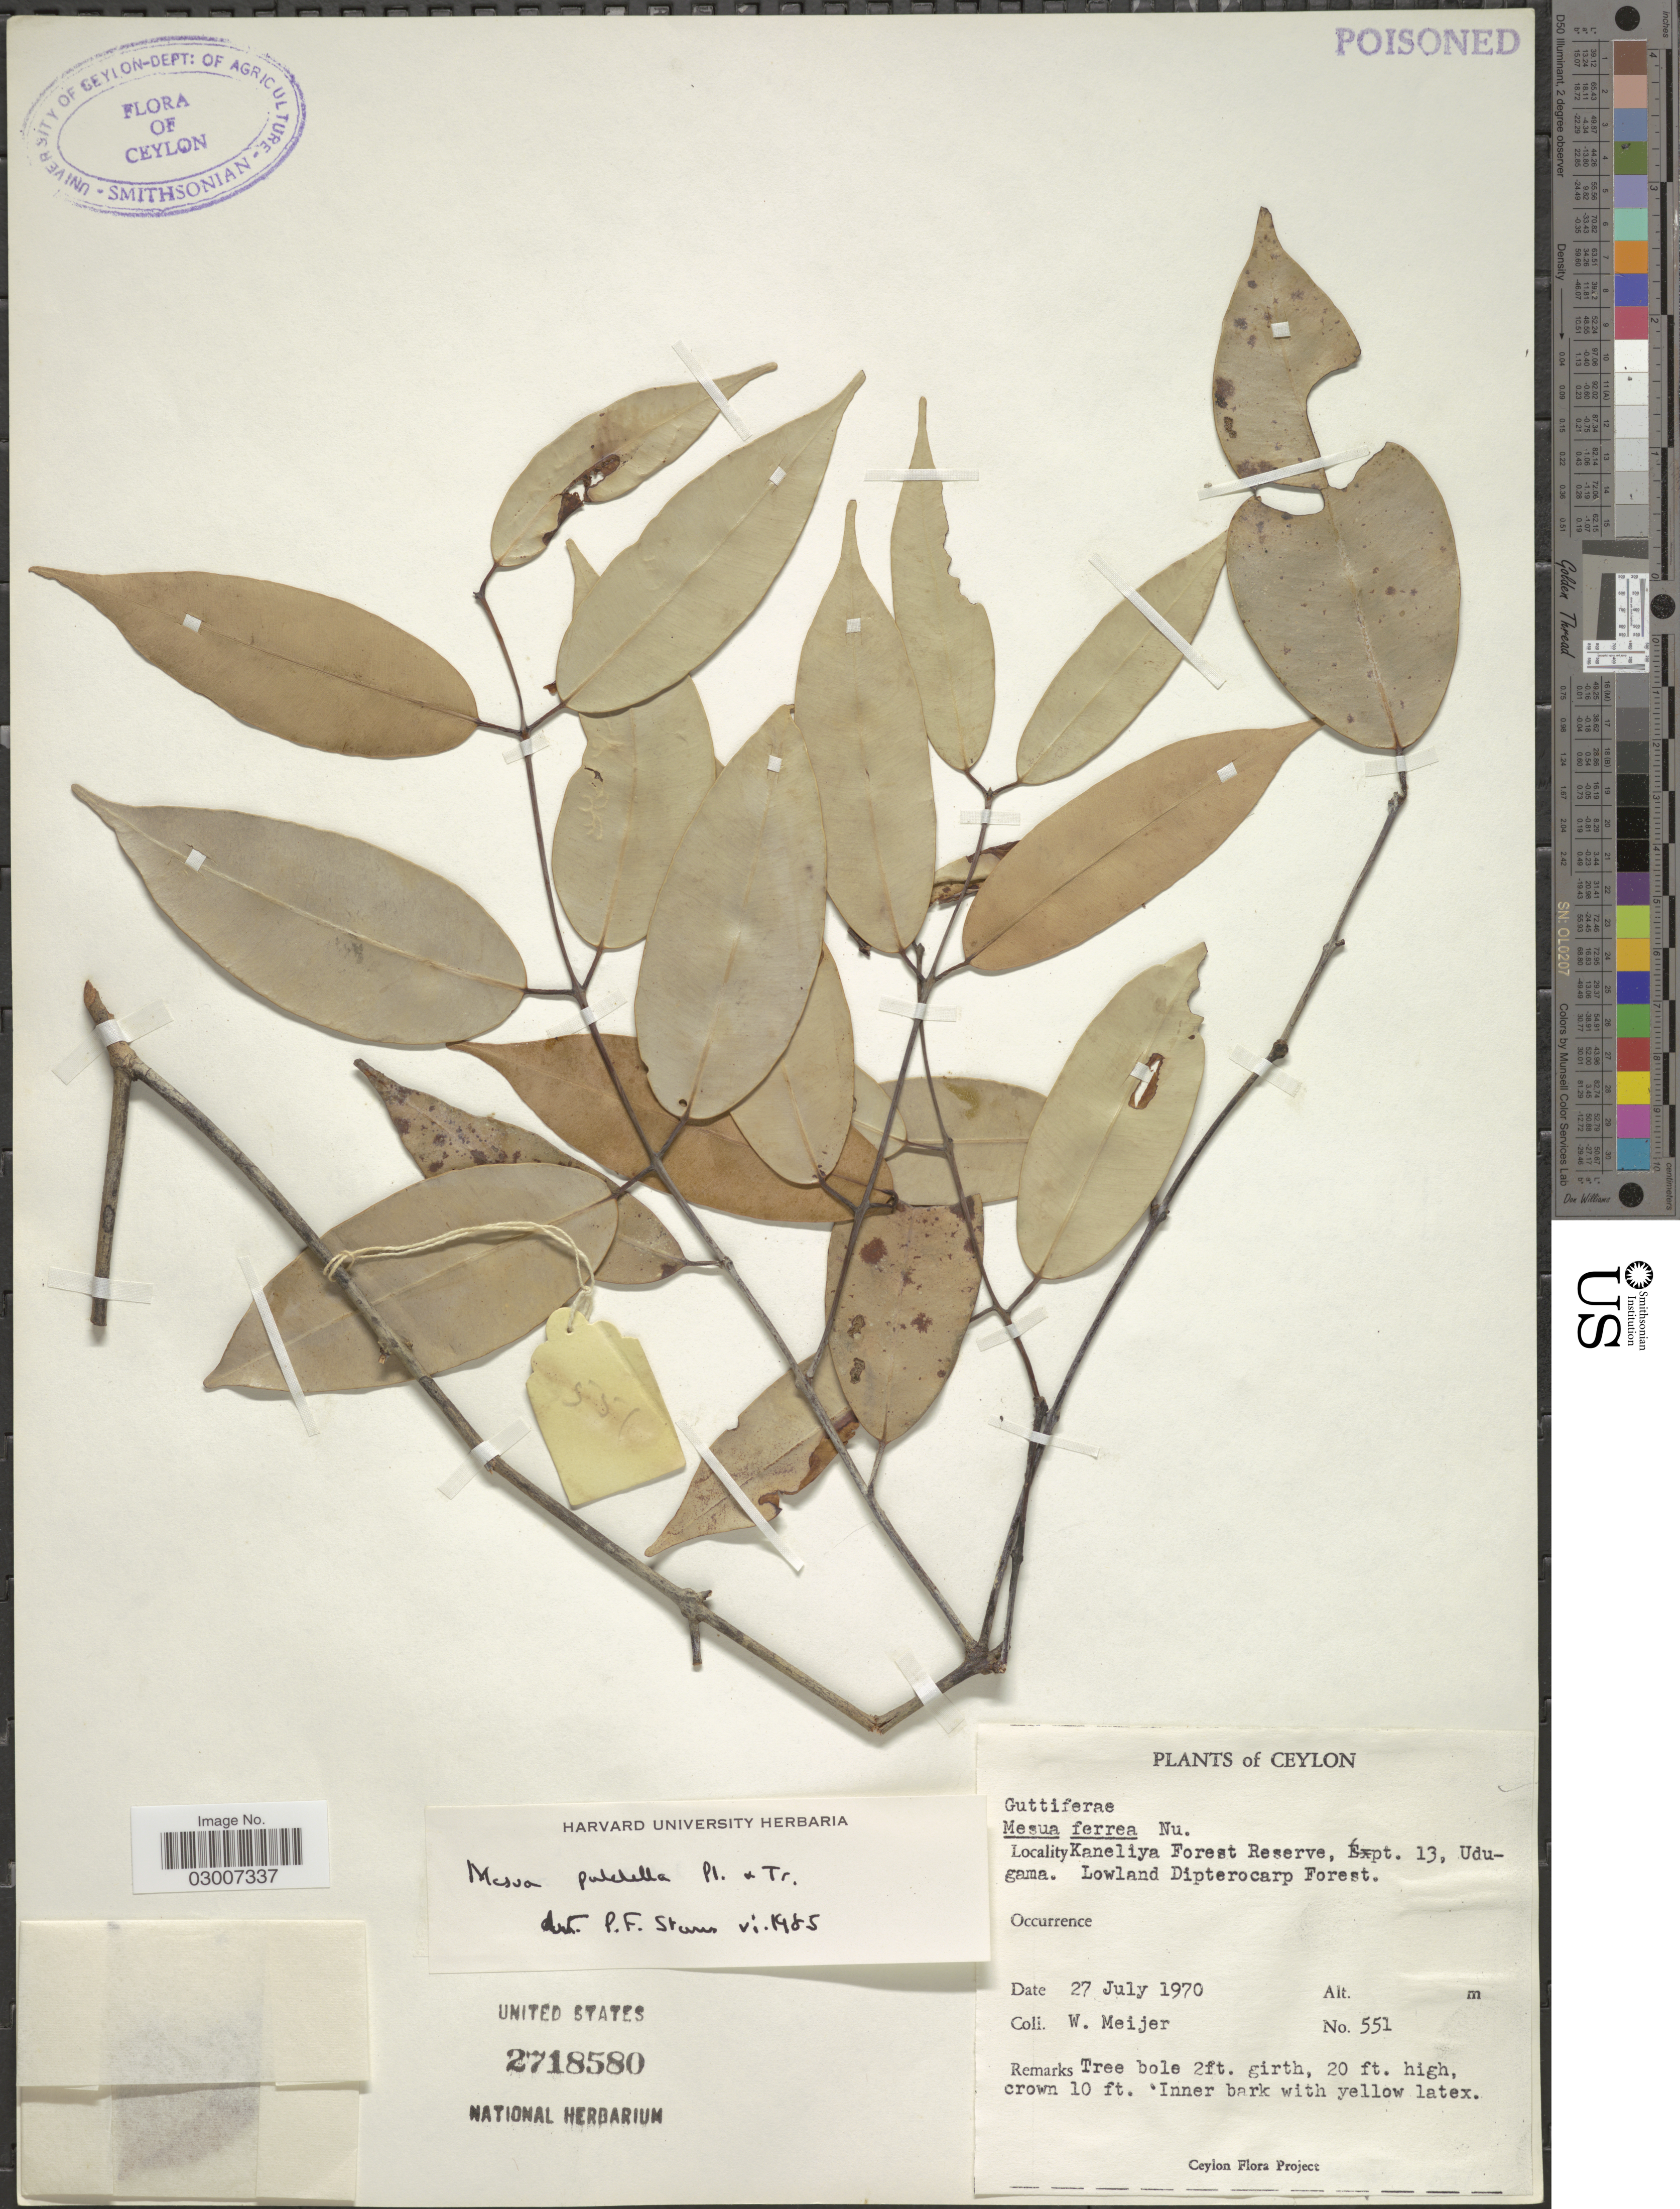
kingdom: Plantae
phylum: Tracheophyta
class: Magnoliopsida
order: Malpighiales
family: Calophyllaceae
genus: Mesua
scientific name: Mesua ferrea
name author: L.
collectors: W. Meijer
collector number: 551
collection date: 1970-07-27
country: Sri Lanka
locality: Ceylon. Kaneliya Forest Reserve, Expt. 13, Udugama. Lowland Dipterocarp Forest.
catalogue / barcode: US 2718580